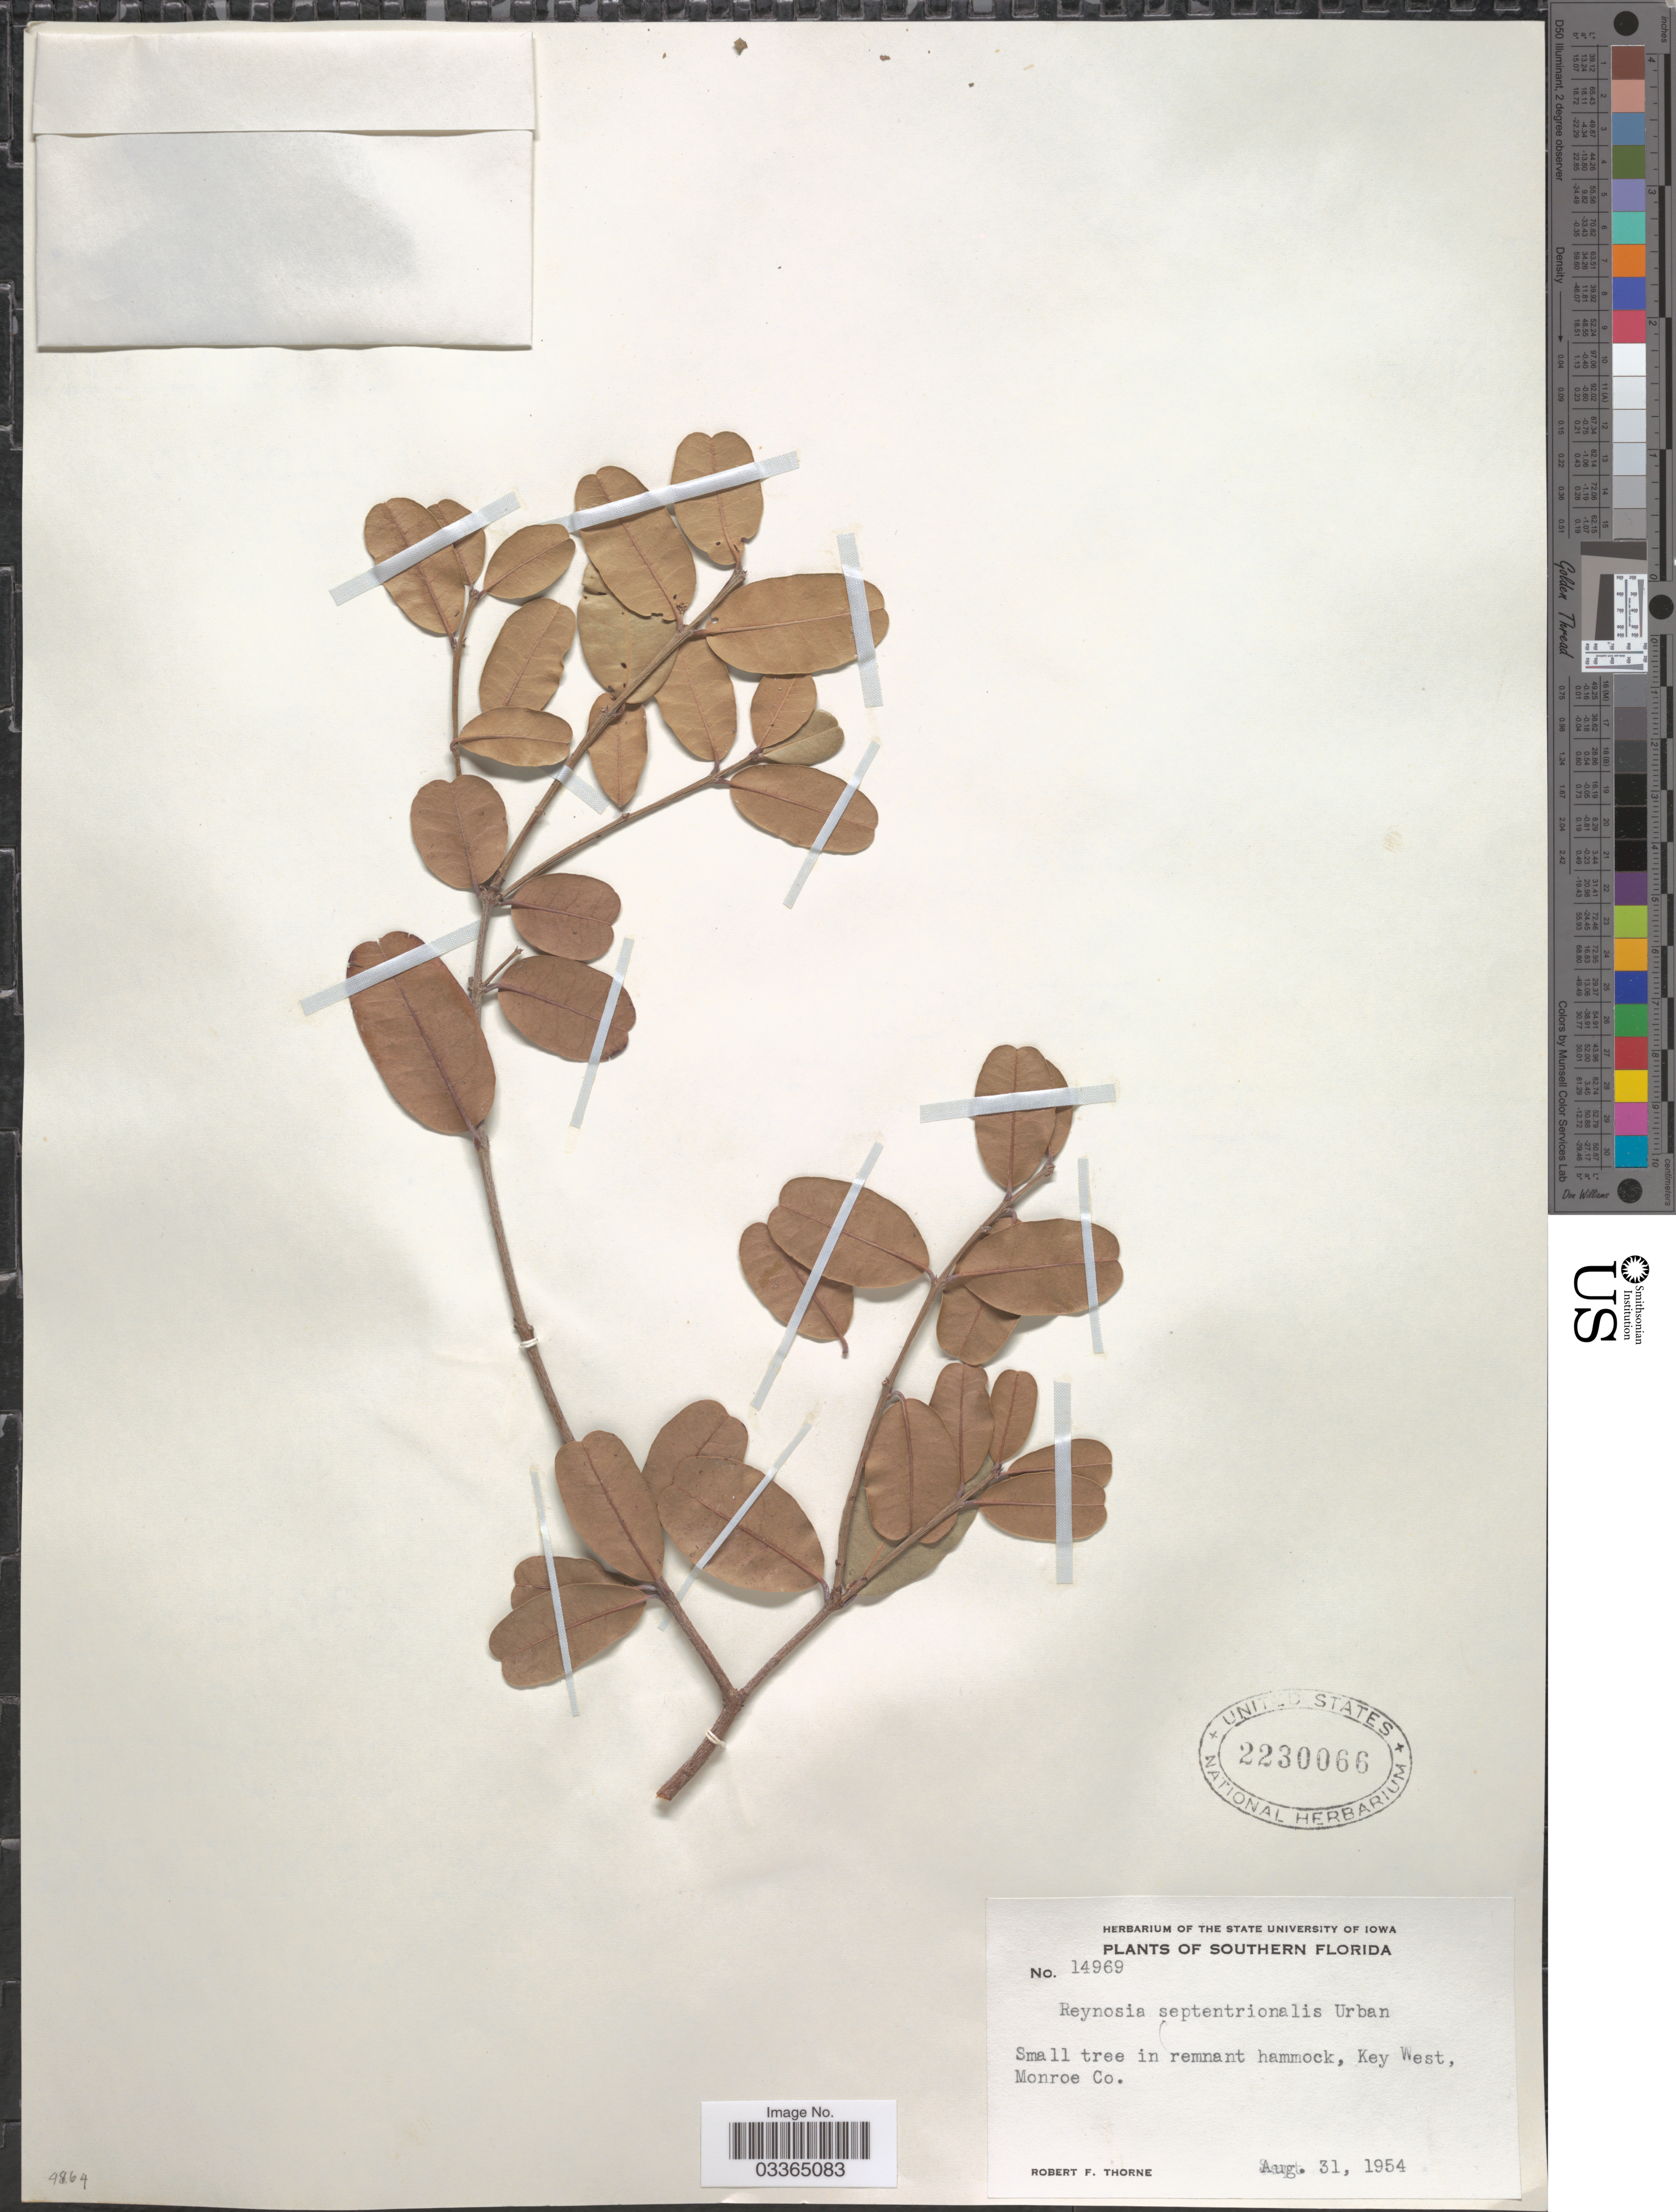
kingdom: Plantae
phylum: Tracheophyta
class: Magnoliopsida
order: Rosales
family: Rhamnaceae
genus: Reynosia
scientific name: Reynosia septentrionalis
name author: Urb.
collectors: R. F. Thorne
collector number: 14969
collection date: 1954-08-31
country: United States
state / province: Florida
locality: Southern Florida, Key West, Monroe Co.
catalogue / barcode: US 2230066